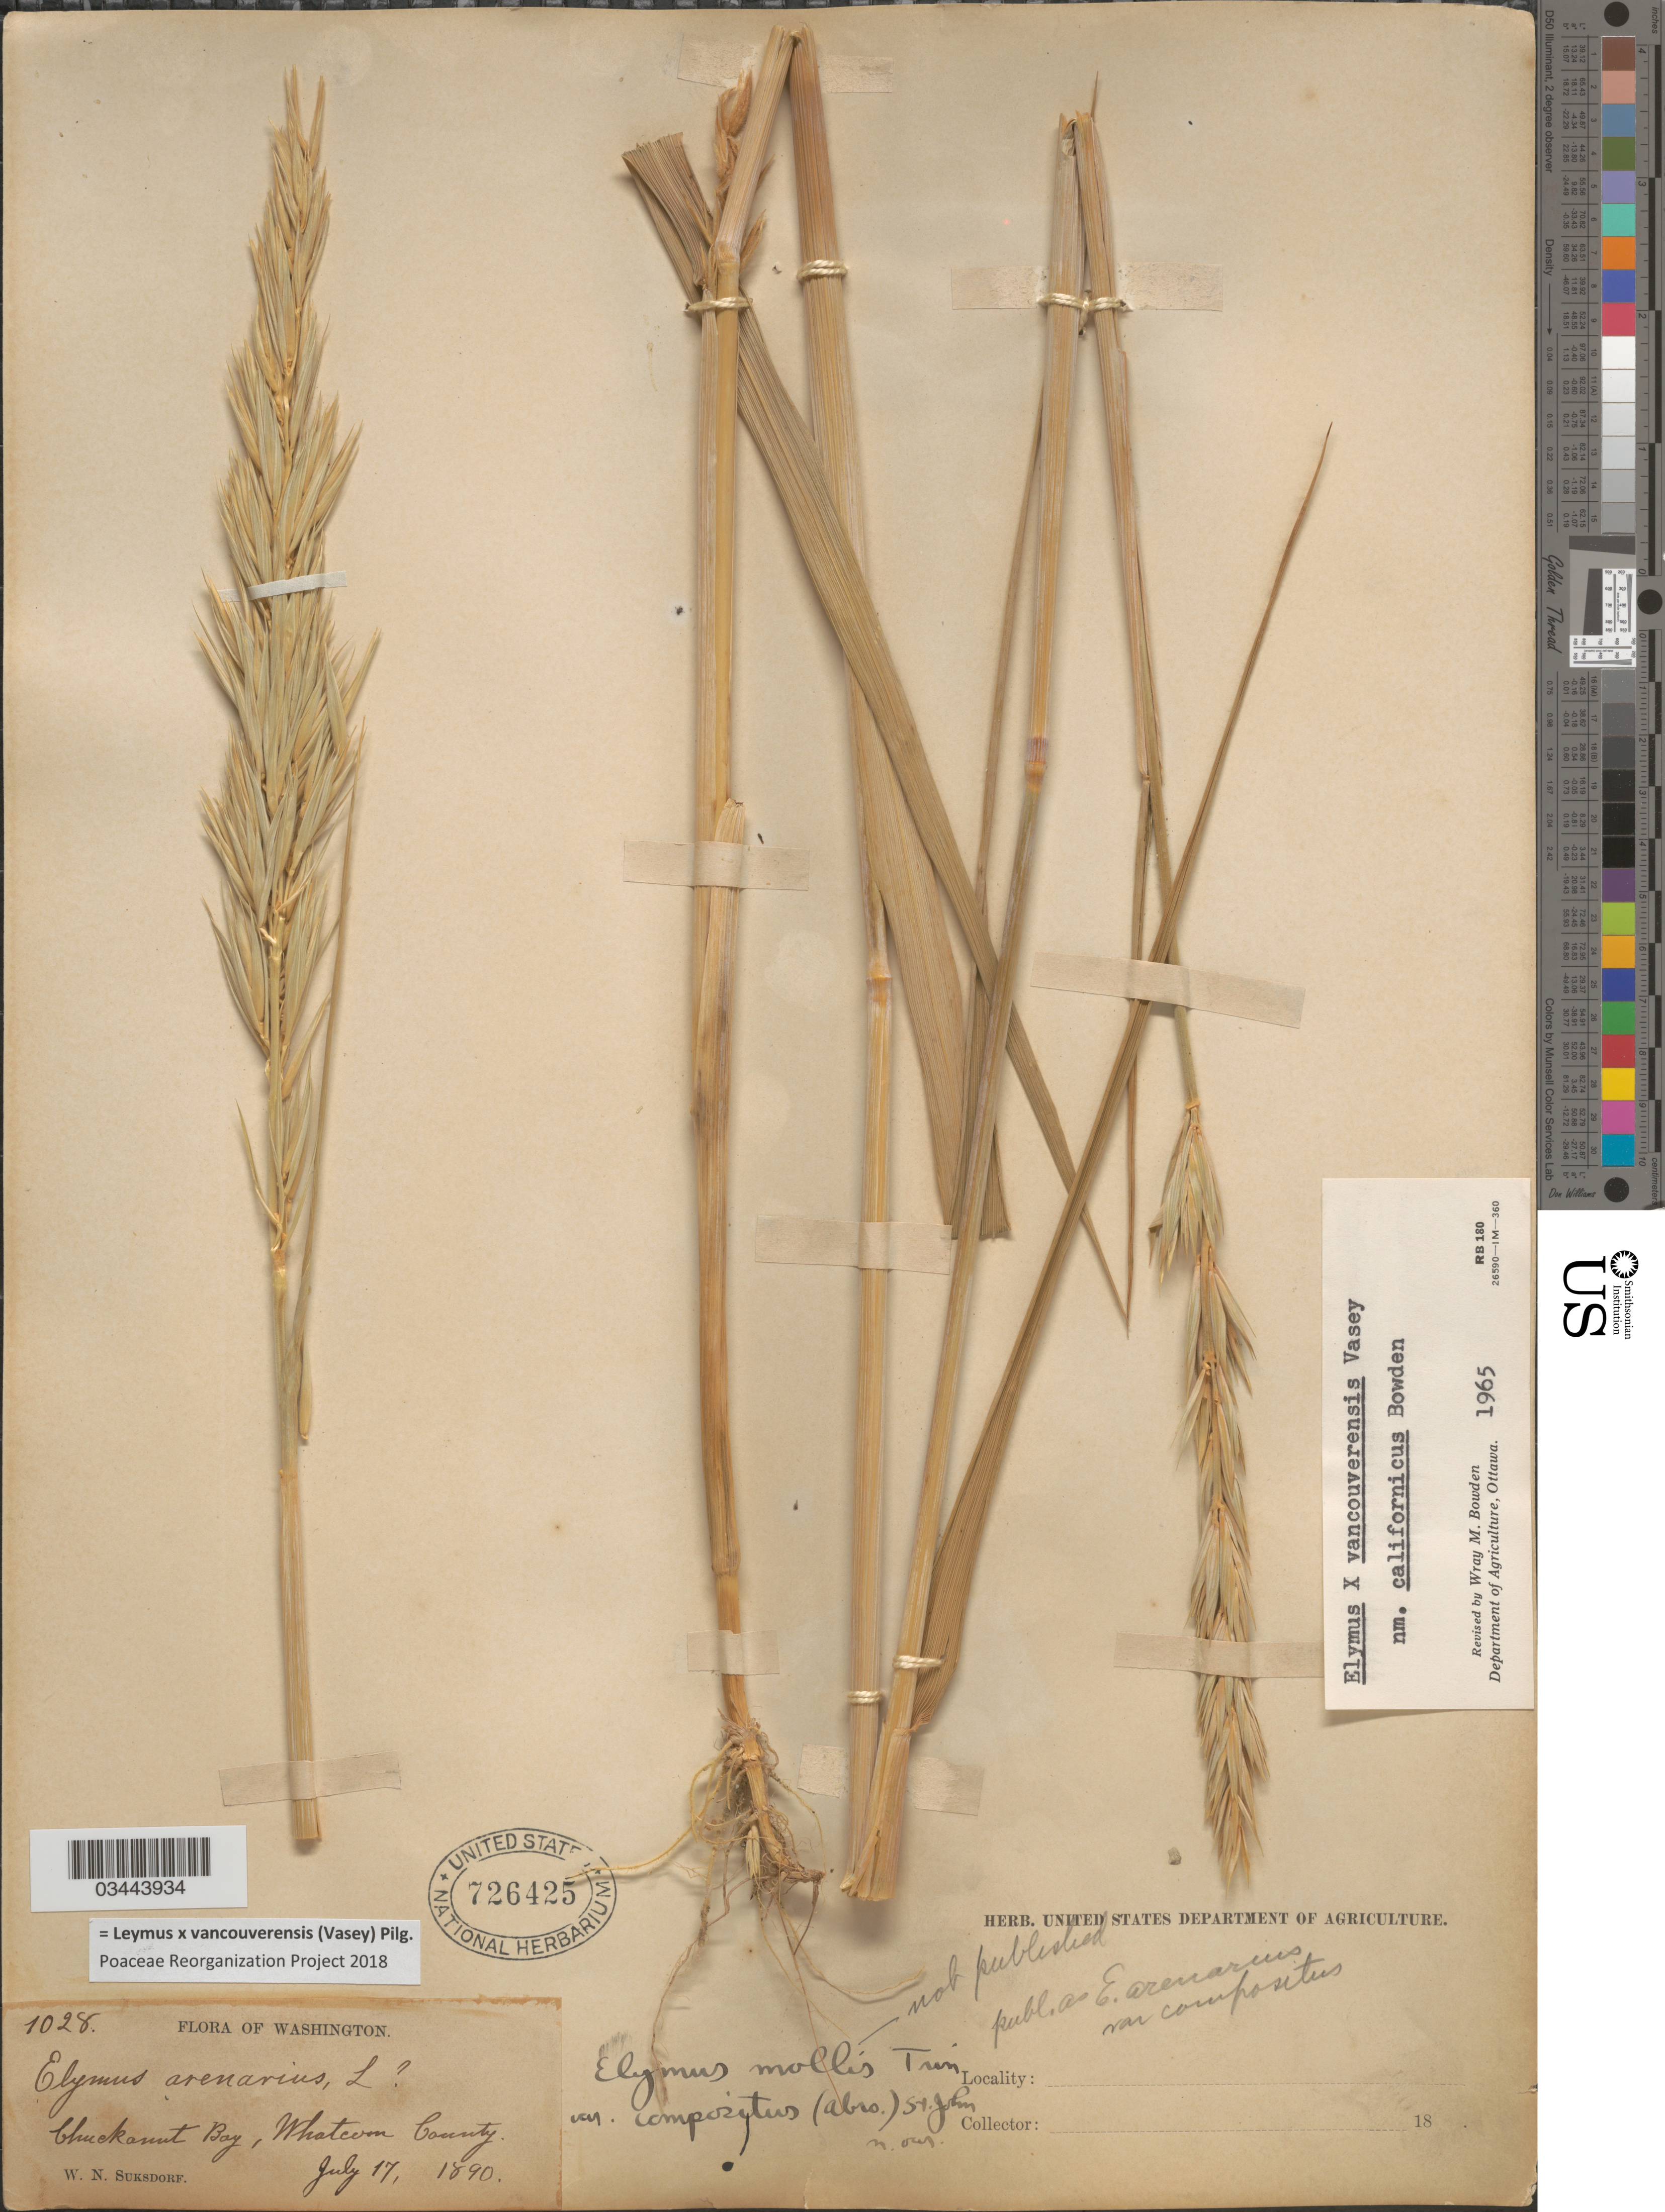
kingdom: Plantae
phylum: Tracheophyta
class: Liliopsida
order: Poales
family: Poaceae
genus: Leymus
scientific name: Leymus x vancouverensis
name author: (Vasey) Pilg.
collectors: W. N. Suksdorf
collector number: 1028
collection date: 1890-07-17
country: United States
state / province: Washington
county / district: Whatcom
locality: Chuckanut Bay, Whatcom County.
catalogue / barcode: US 726425